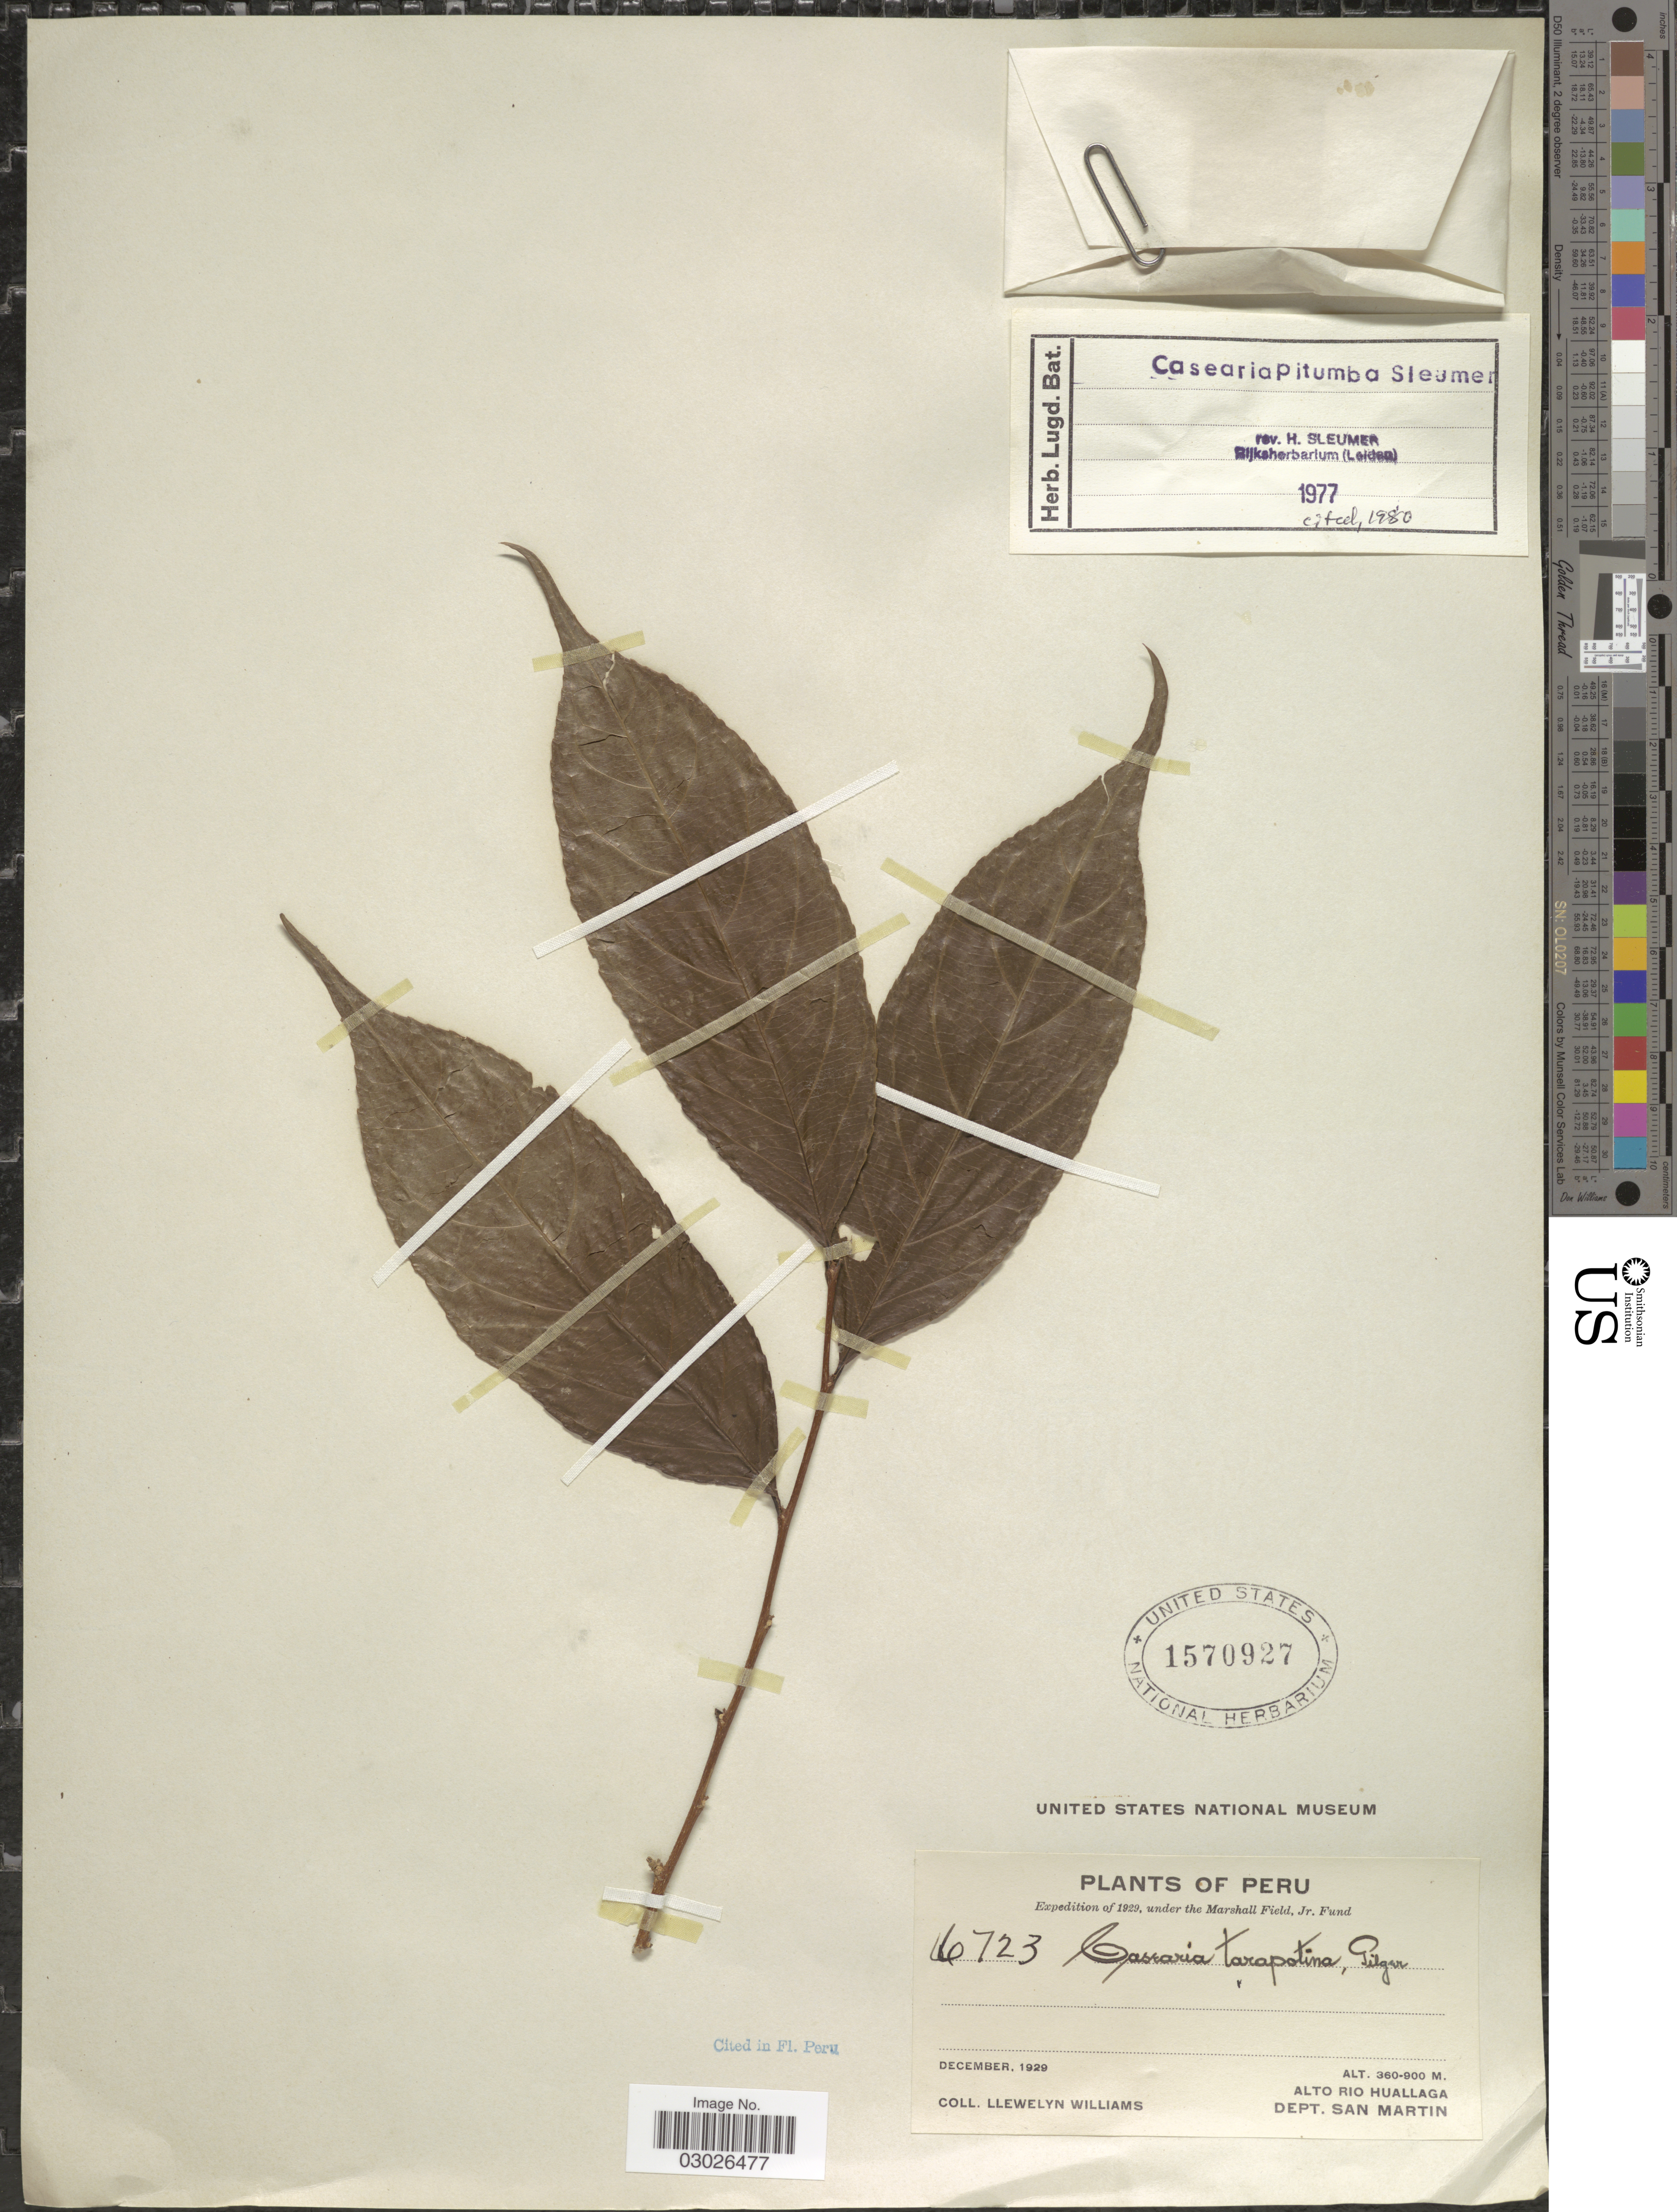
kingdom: Plantae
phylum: Tracheophyta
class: Magnoliopsida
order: Malpighiales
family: Salicaceae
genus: Casearia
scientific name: Casearia pitumba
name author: Sleumer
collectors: Ll. Williams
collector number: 6723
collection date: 1929-12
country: Peru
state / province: San Martín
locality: Alto Rio Huallaga, Dept. San Martin.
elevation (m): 360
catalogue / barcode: US 1570927